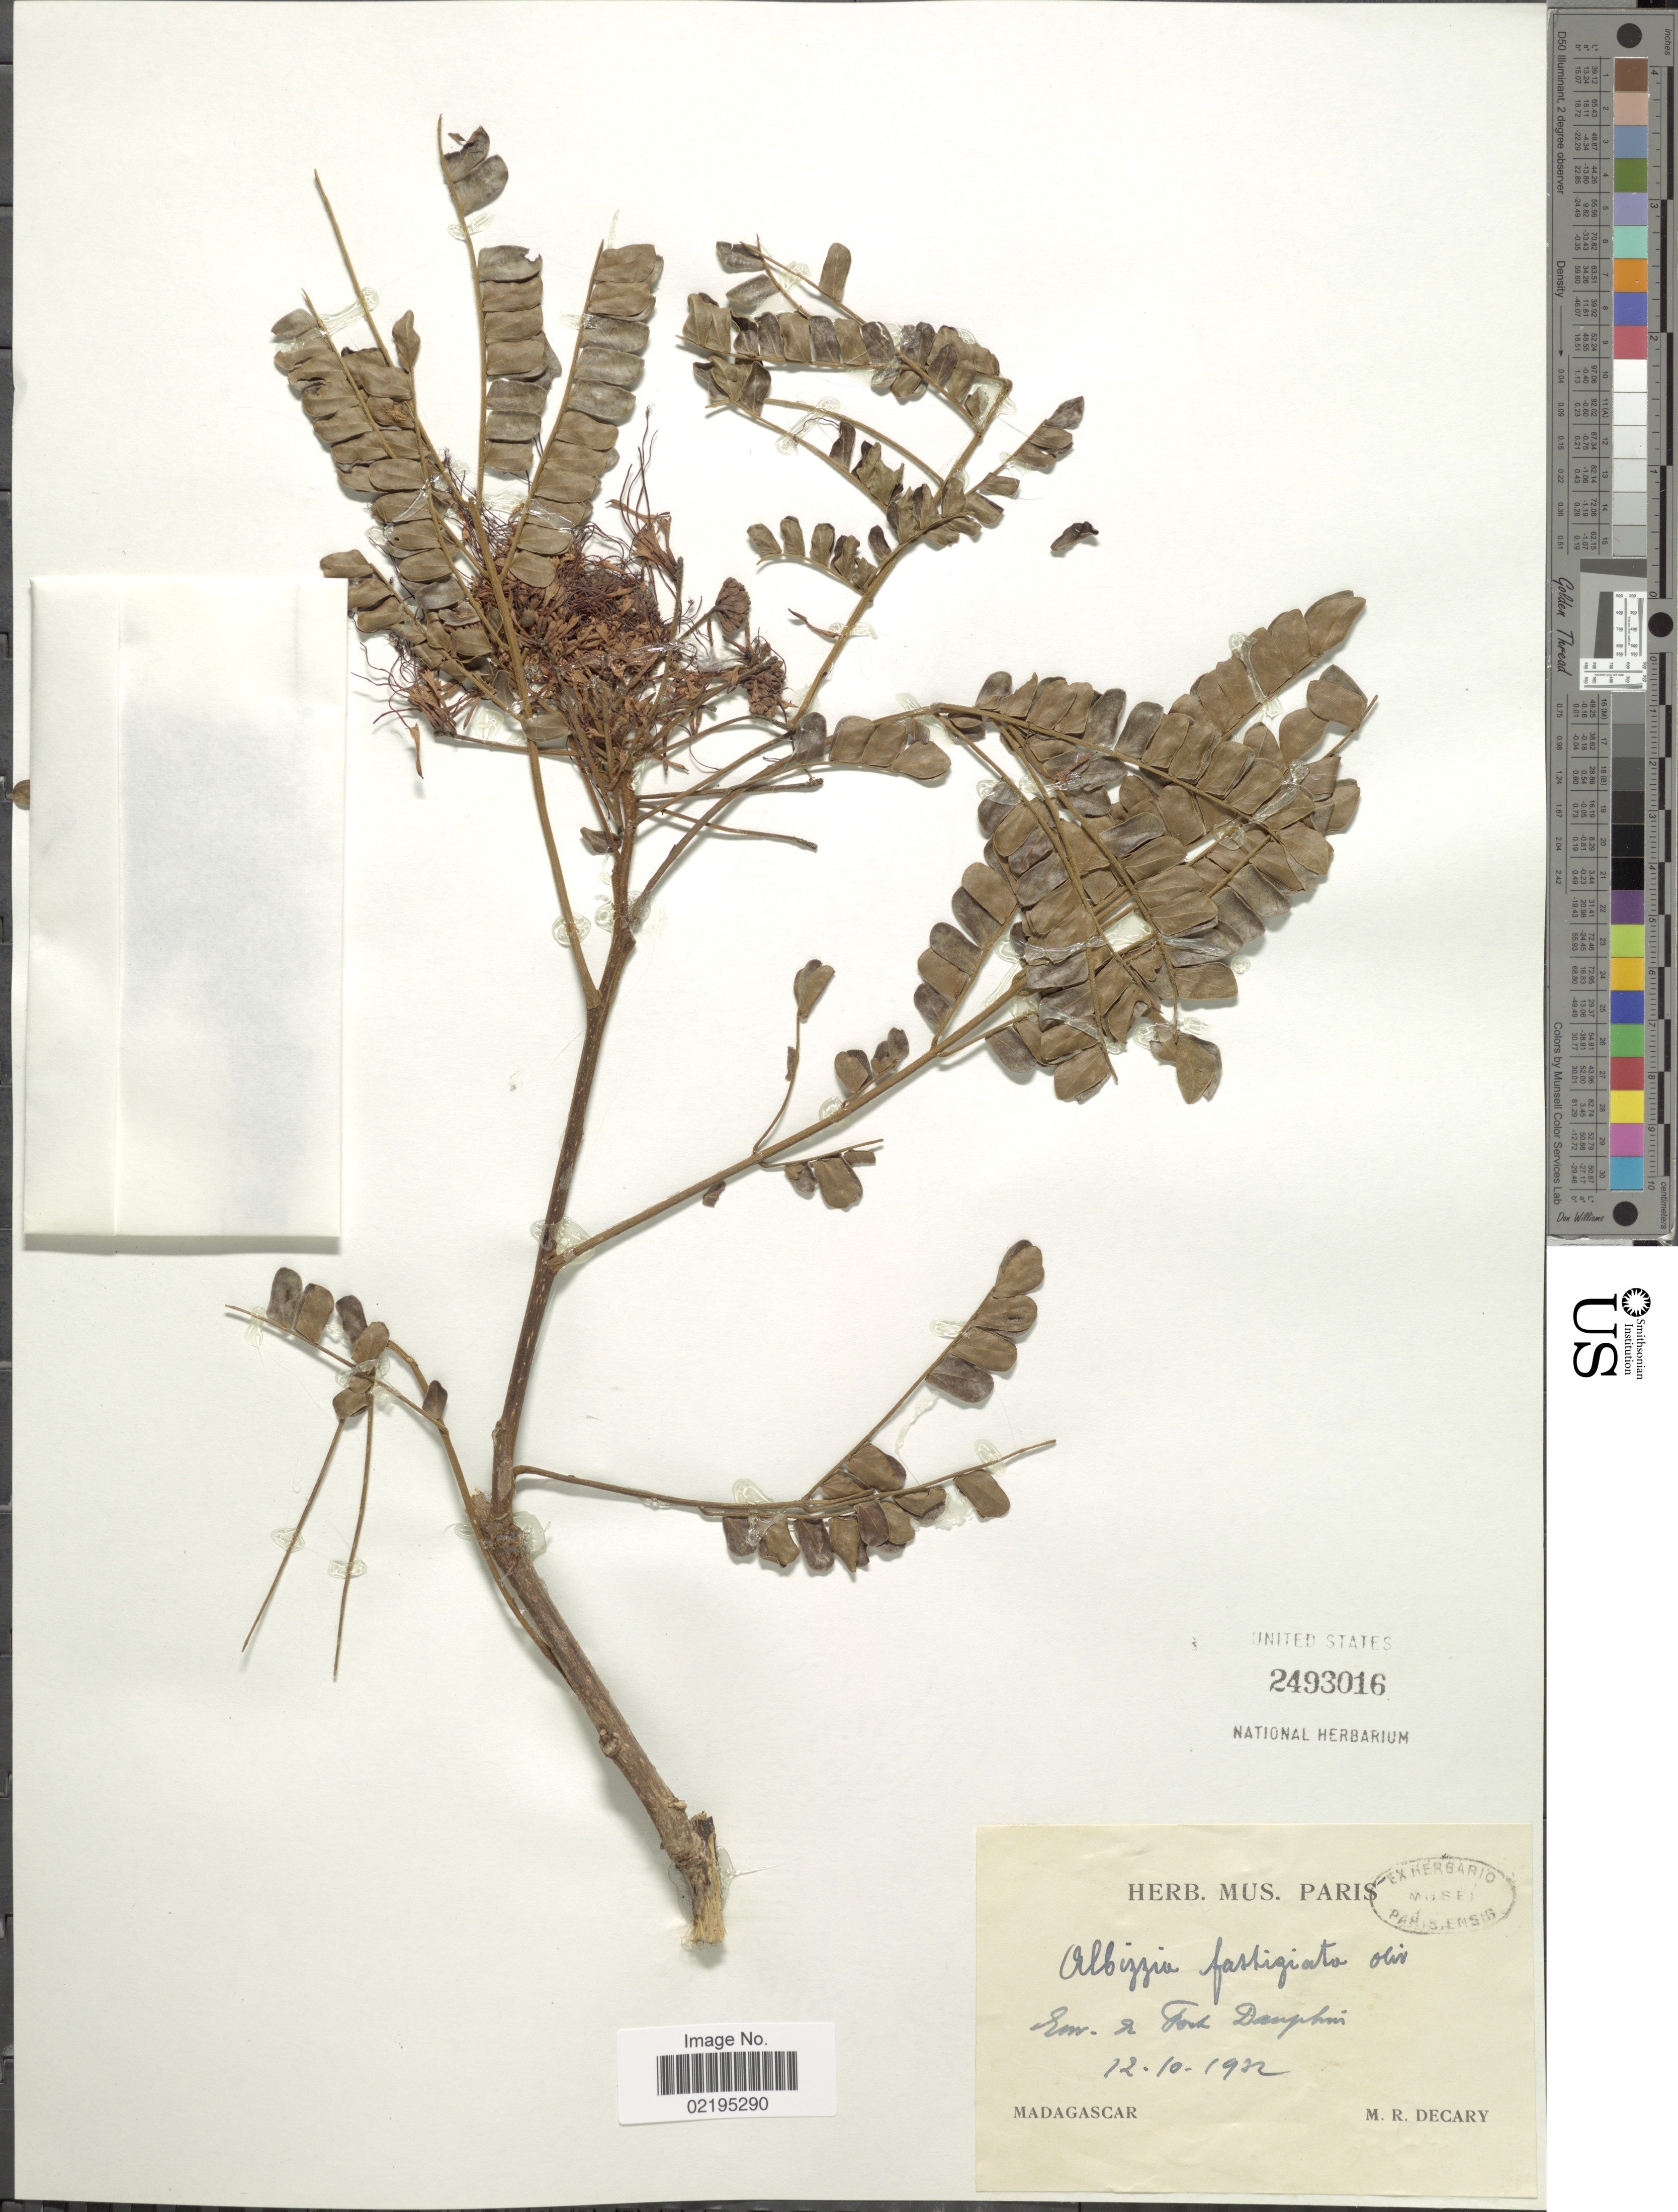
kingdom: Plantae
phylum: Tracheophyta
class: Magnoliopsida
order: Fabales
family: Fabaceae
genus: Albizia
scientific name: Albizia fastigiata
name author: Oliv. & E. Mey.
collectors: R. Decary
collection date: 1932-10-12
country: Madagascar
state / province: Anosy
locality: Env. de Fort Dauphin [vicinity of Tolagnaro]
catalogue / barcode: US 2493016